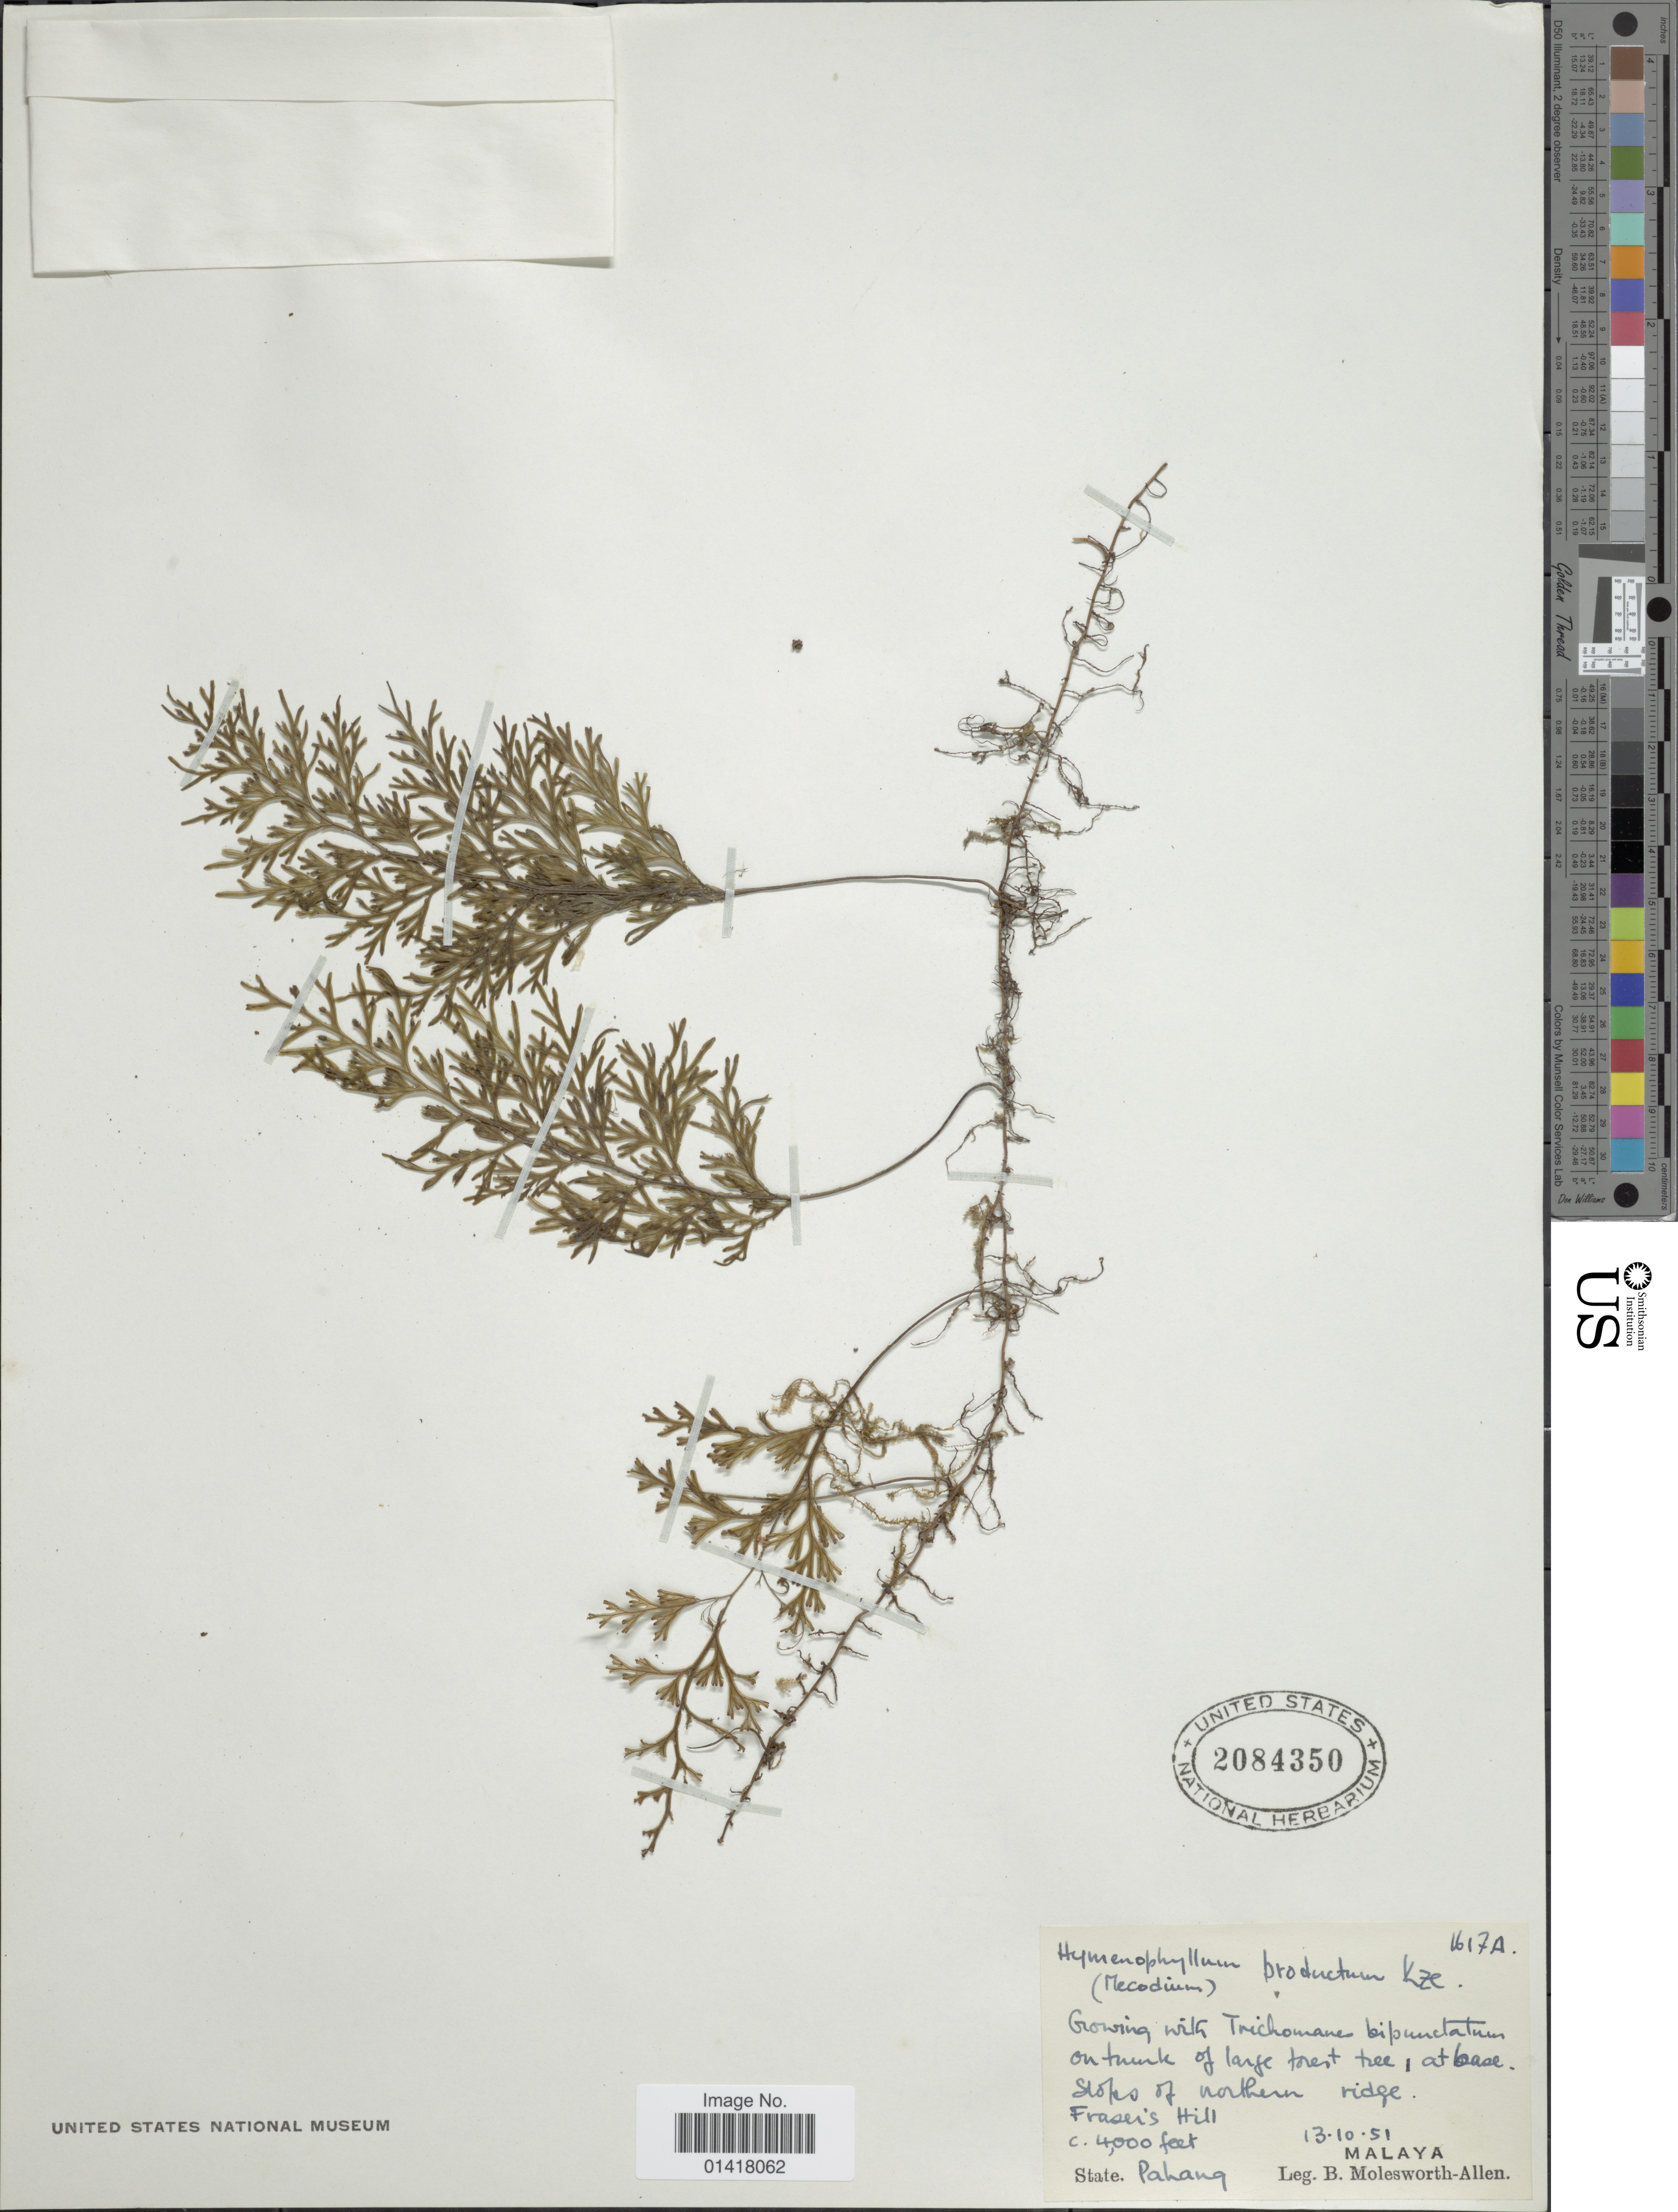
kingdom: Plantae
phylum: Tracheophyta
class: Polypodiopsida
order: Hymenophyllales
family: Hymenophyllaceae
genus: Hymenophyllum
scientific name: Hymenophyllum productum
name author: Kunze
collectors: B. E. G. Molesworth-Allen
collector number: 1617A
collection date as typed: Transcribed d/m/y: 13/10/51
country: Malaysia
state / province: Pahang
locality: Slopes of Northern ridge. Fraser's Hill. Malaya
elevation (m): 1219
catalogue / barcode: US 2084350